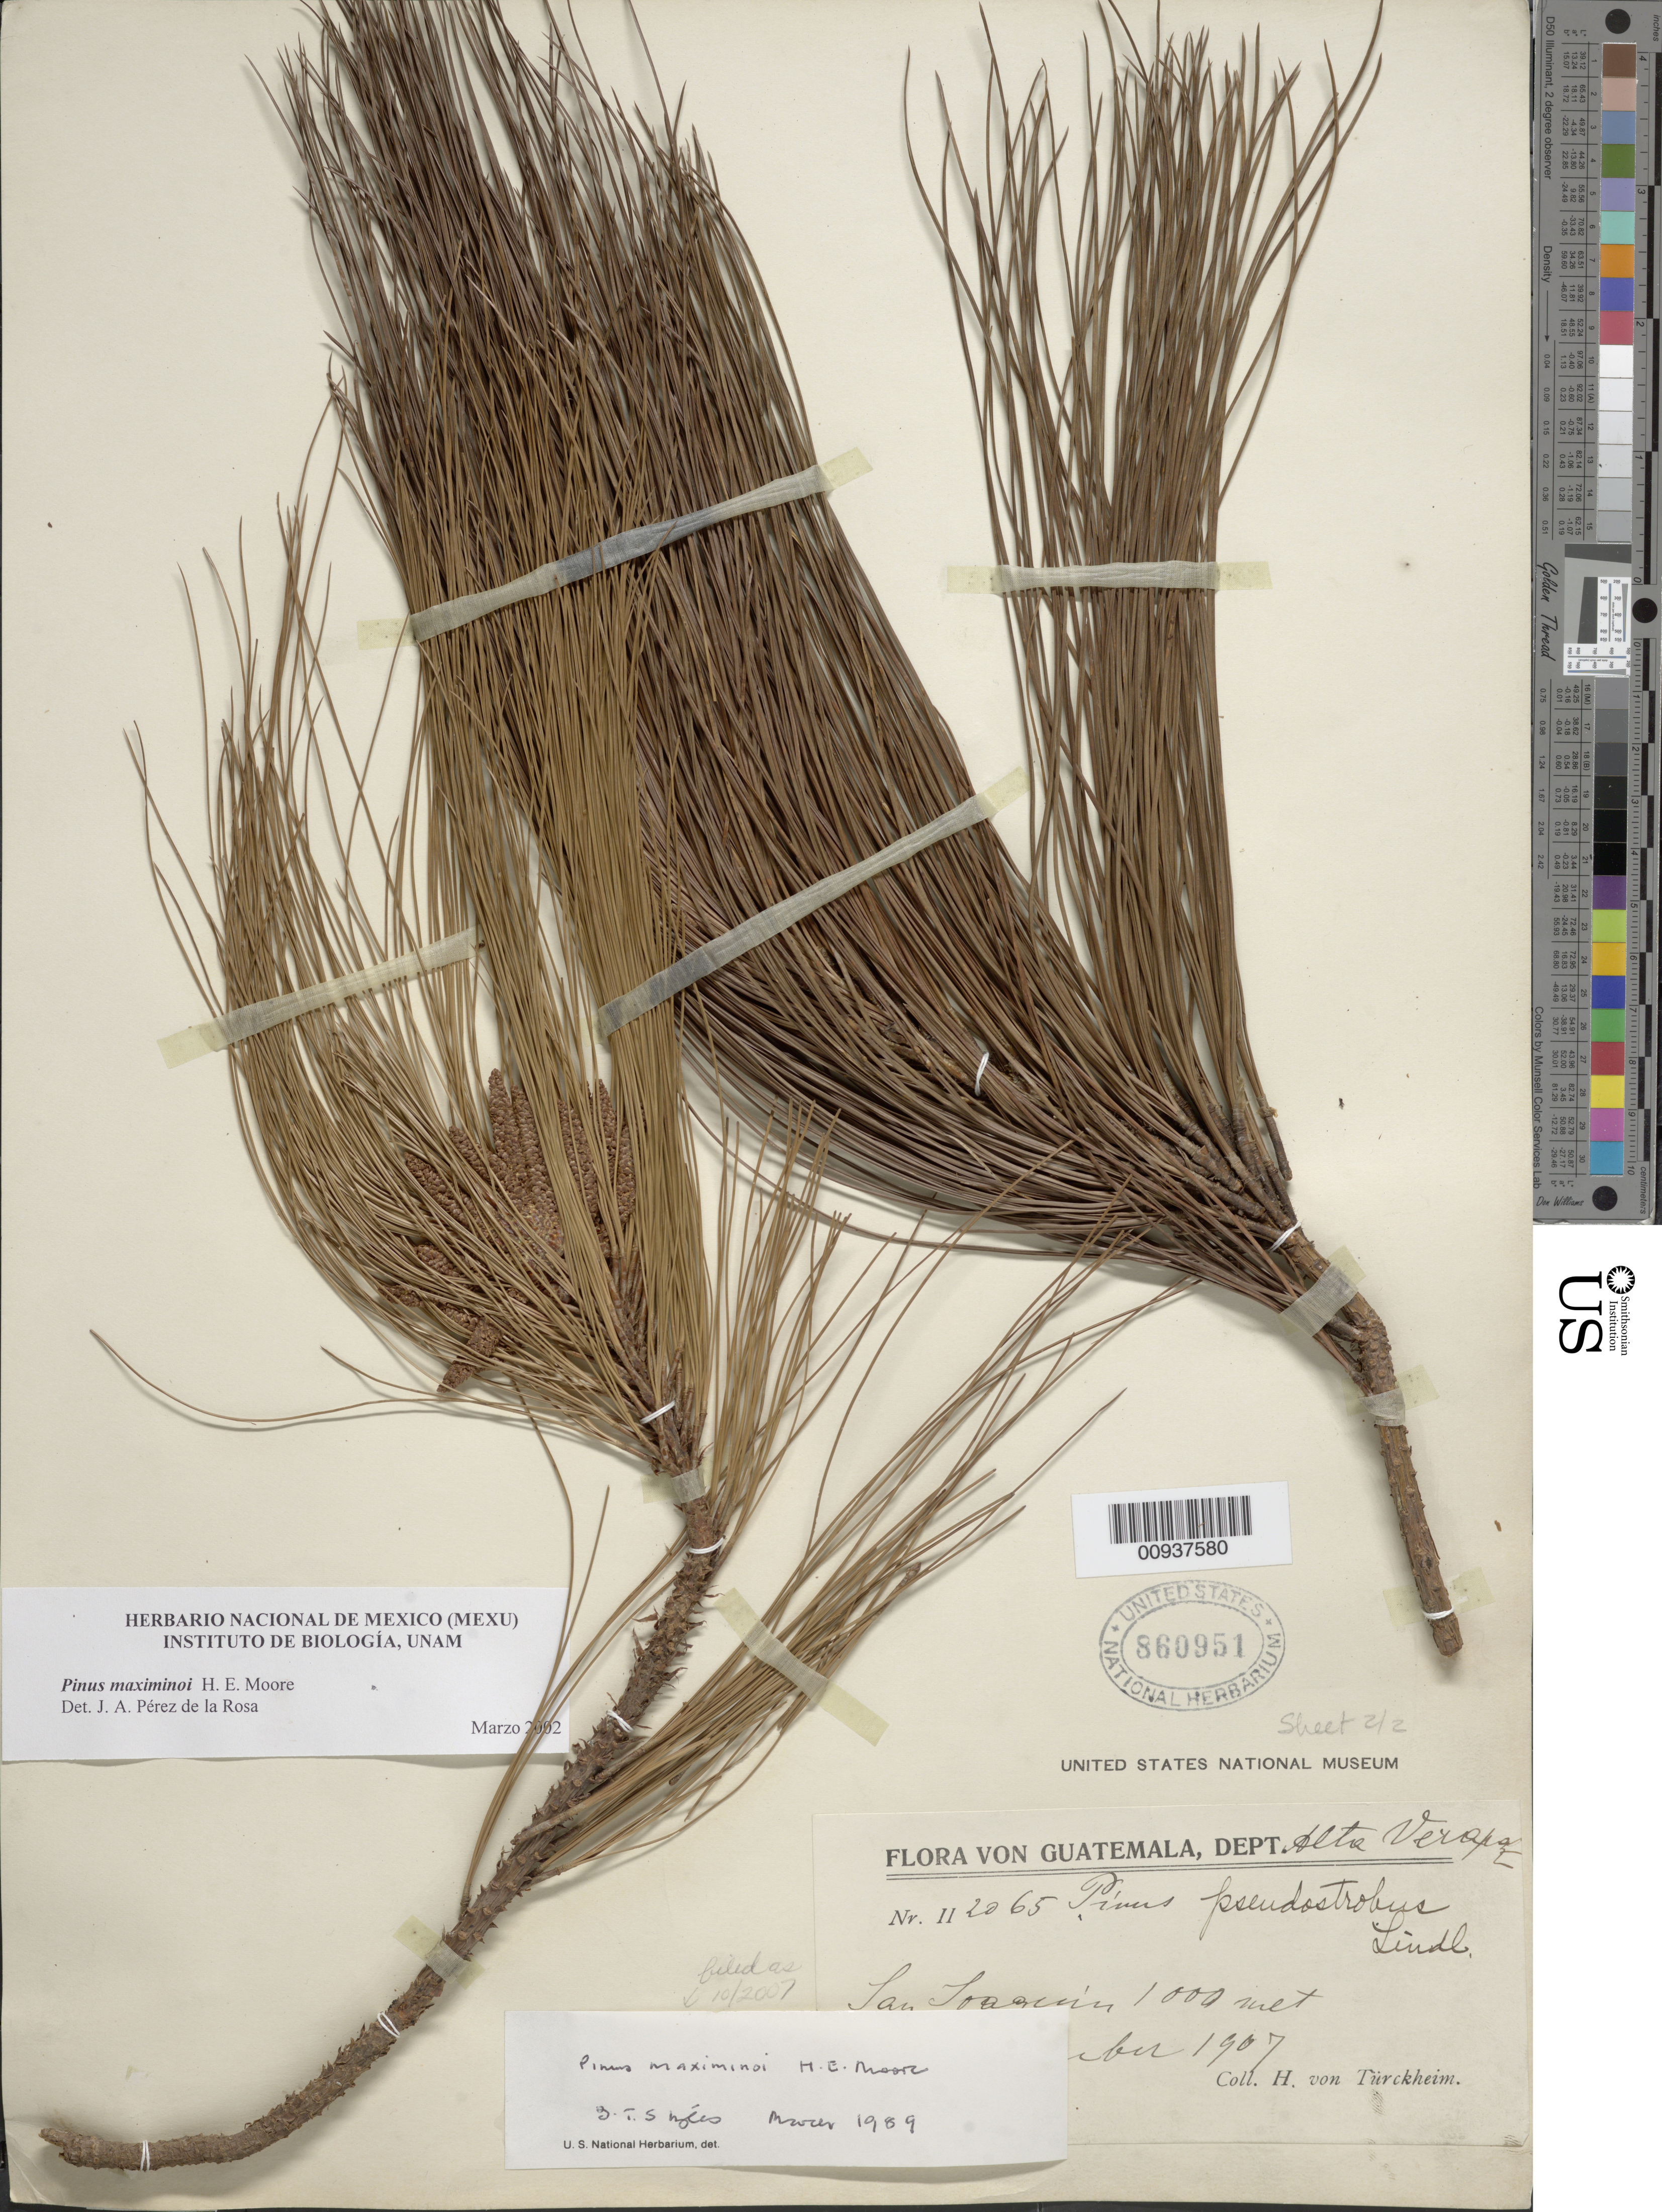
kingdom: Plantae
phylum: Tracheophyta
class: Pinopsida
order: Pinales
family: Pinaceae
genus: Pinus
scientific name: Pinus maximinoi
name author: H.E. Moore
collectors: H. von Türckheim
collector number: II 2065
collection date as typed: Dec 1907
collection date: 1907-12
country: Guatemala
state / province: Alta Verapaz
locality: San Joaquín.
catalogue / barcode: US 860951